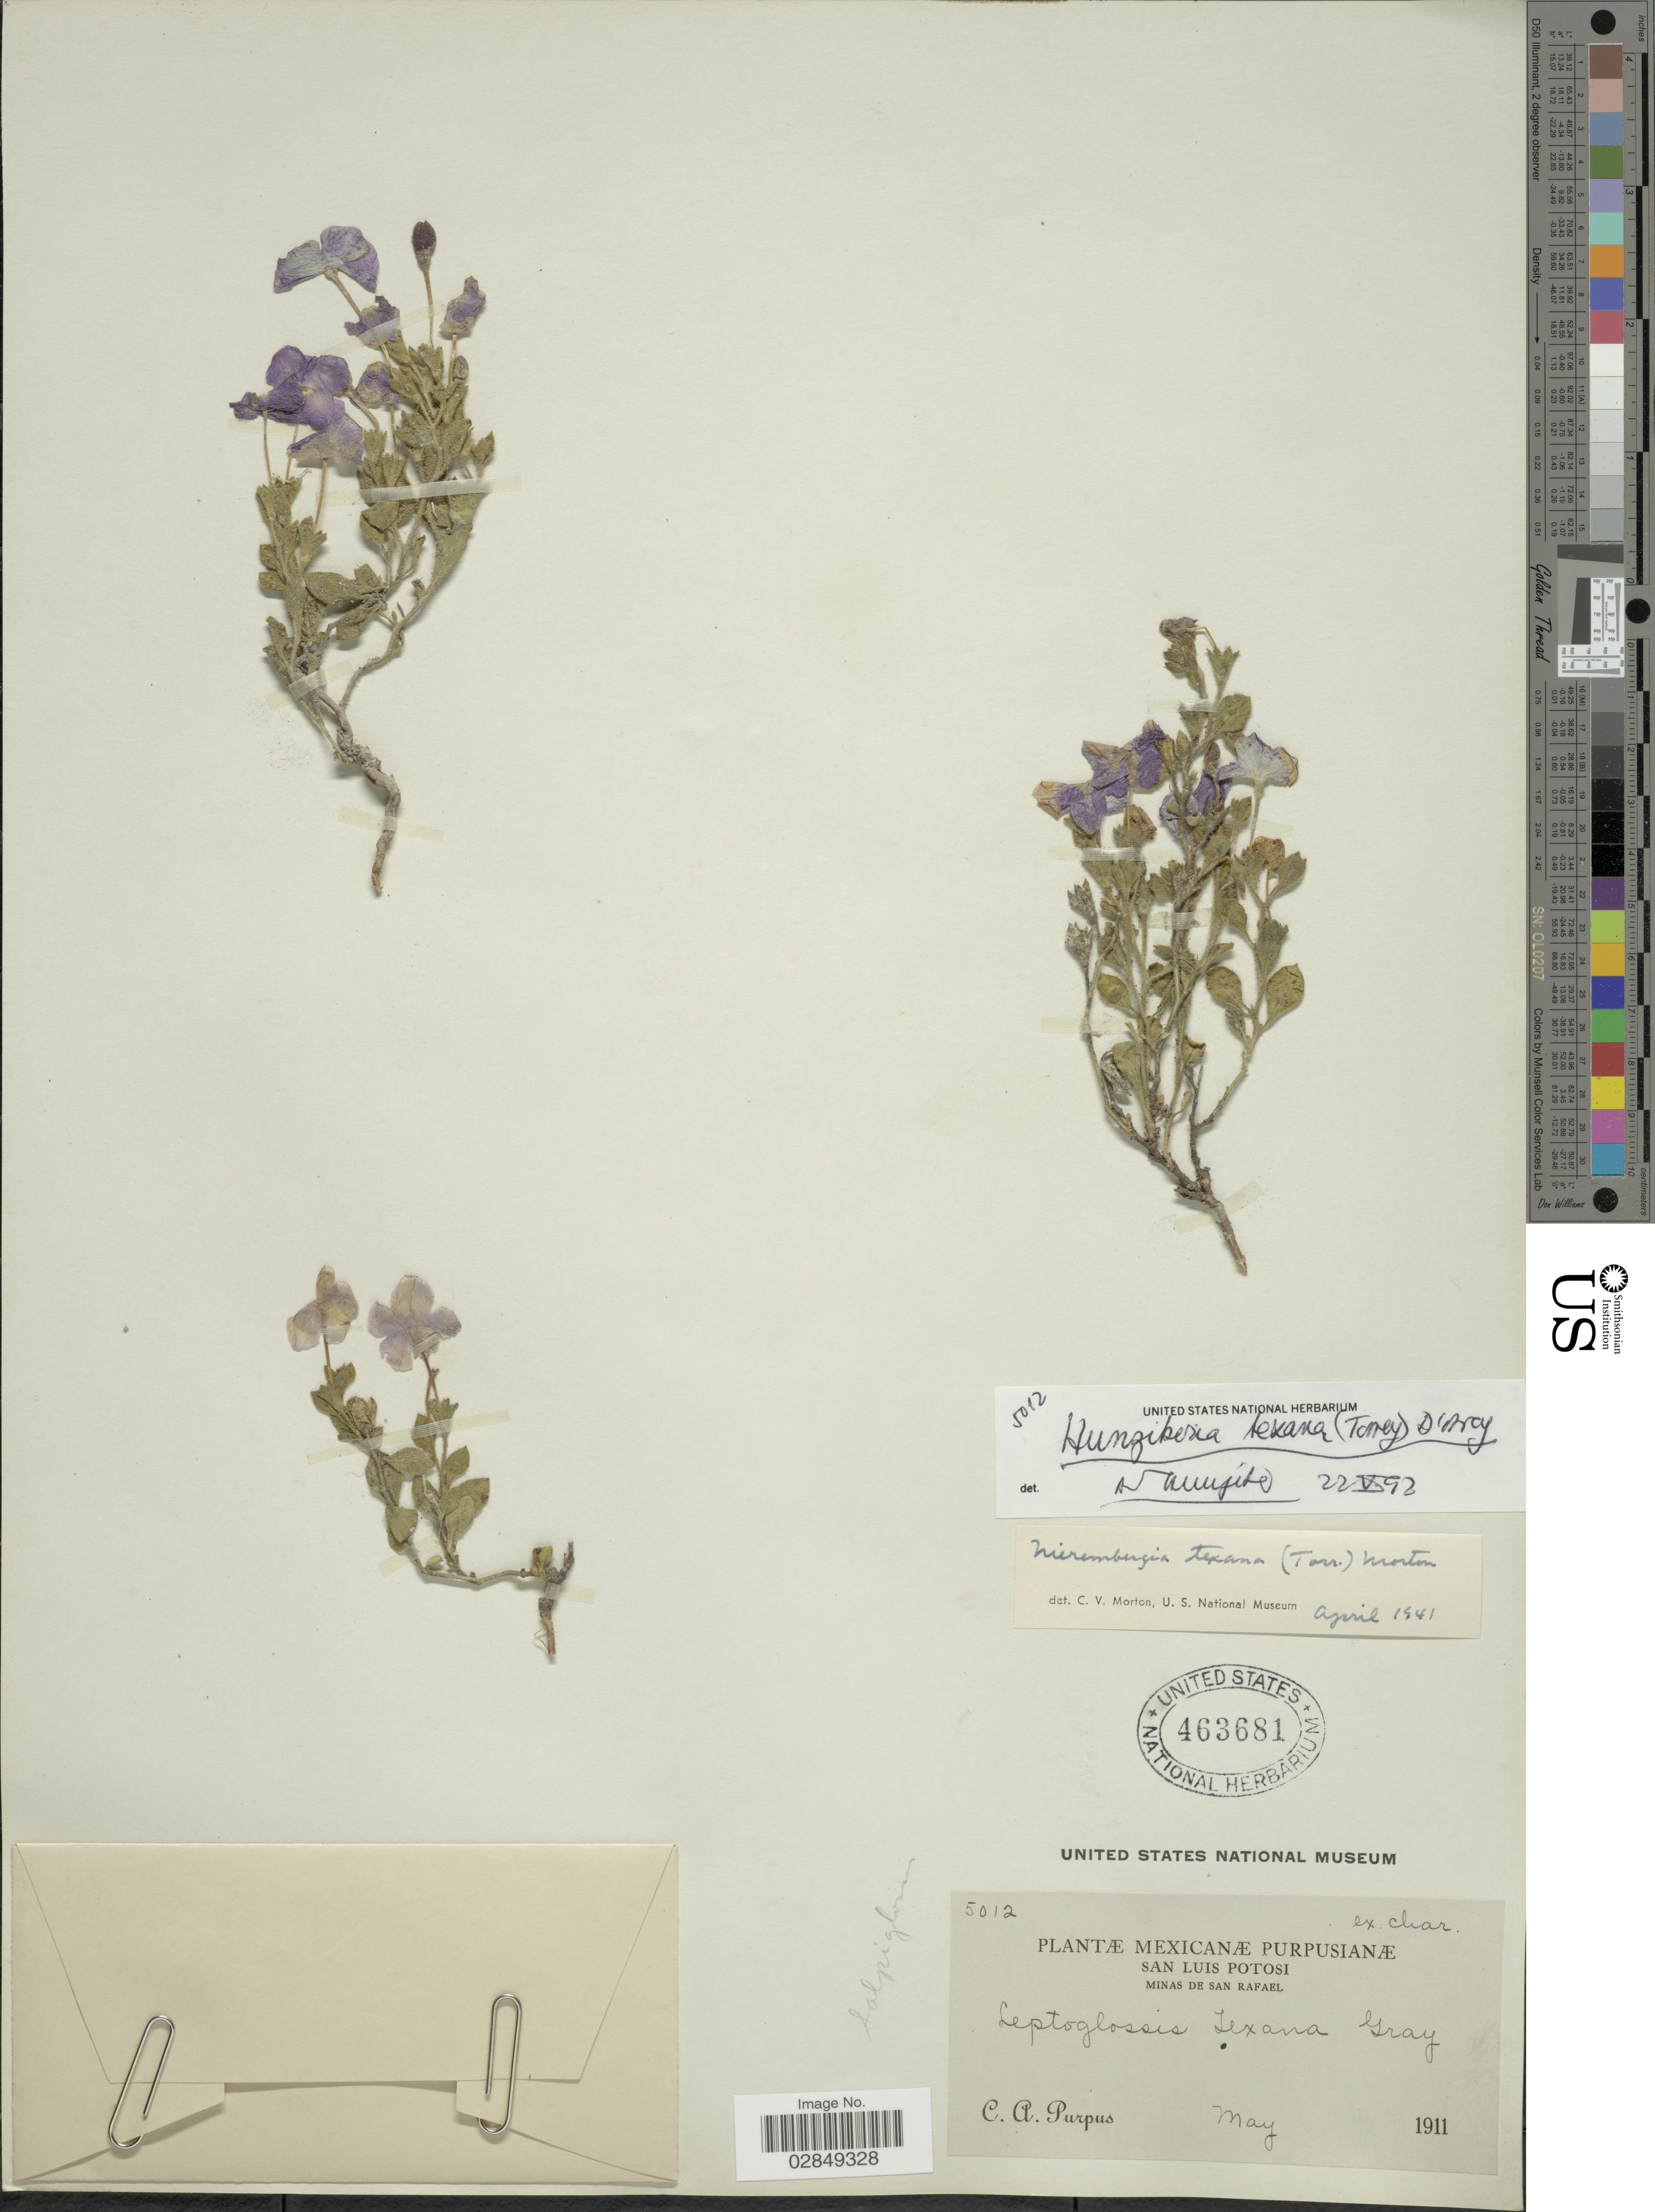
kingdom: Plantae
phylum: Tracheophyta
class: Magnoliopsida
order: Solanales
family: Solanaceae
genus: Hunzikeria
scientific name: Hunzikeria texana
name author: (Torr.) D'Arcy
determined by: Hunziker, A. T.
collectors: C. A. Purpus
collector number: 5012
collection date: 1911-05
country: Mexico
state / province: San Luis Potosí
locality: Minas de San Rafael.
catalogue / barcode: US 463681